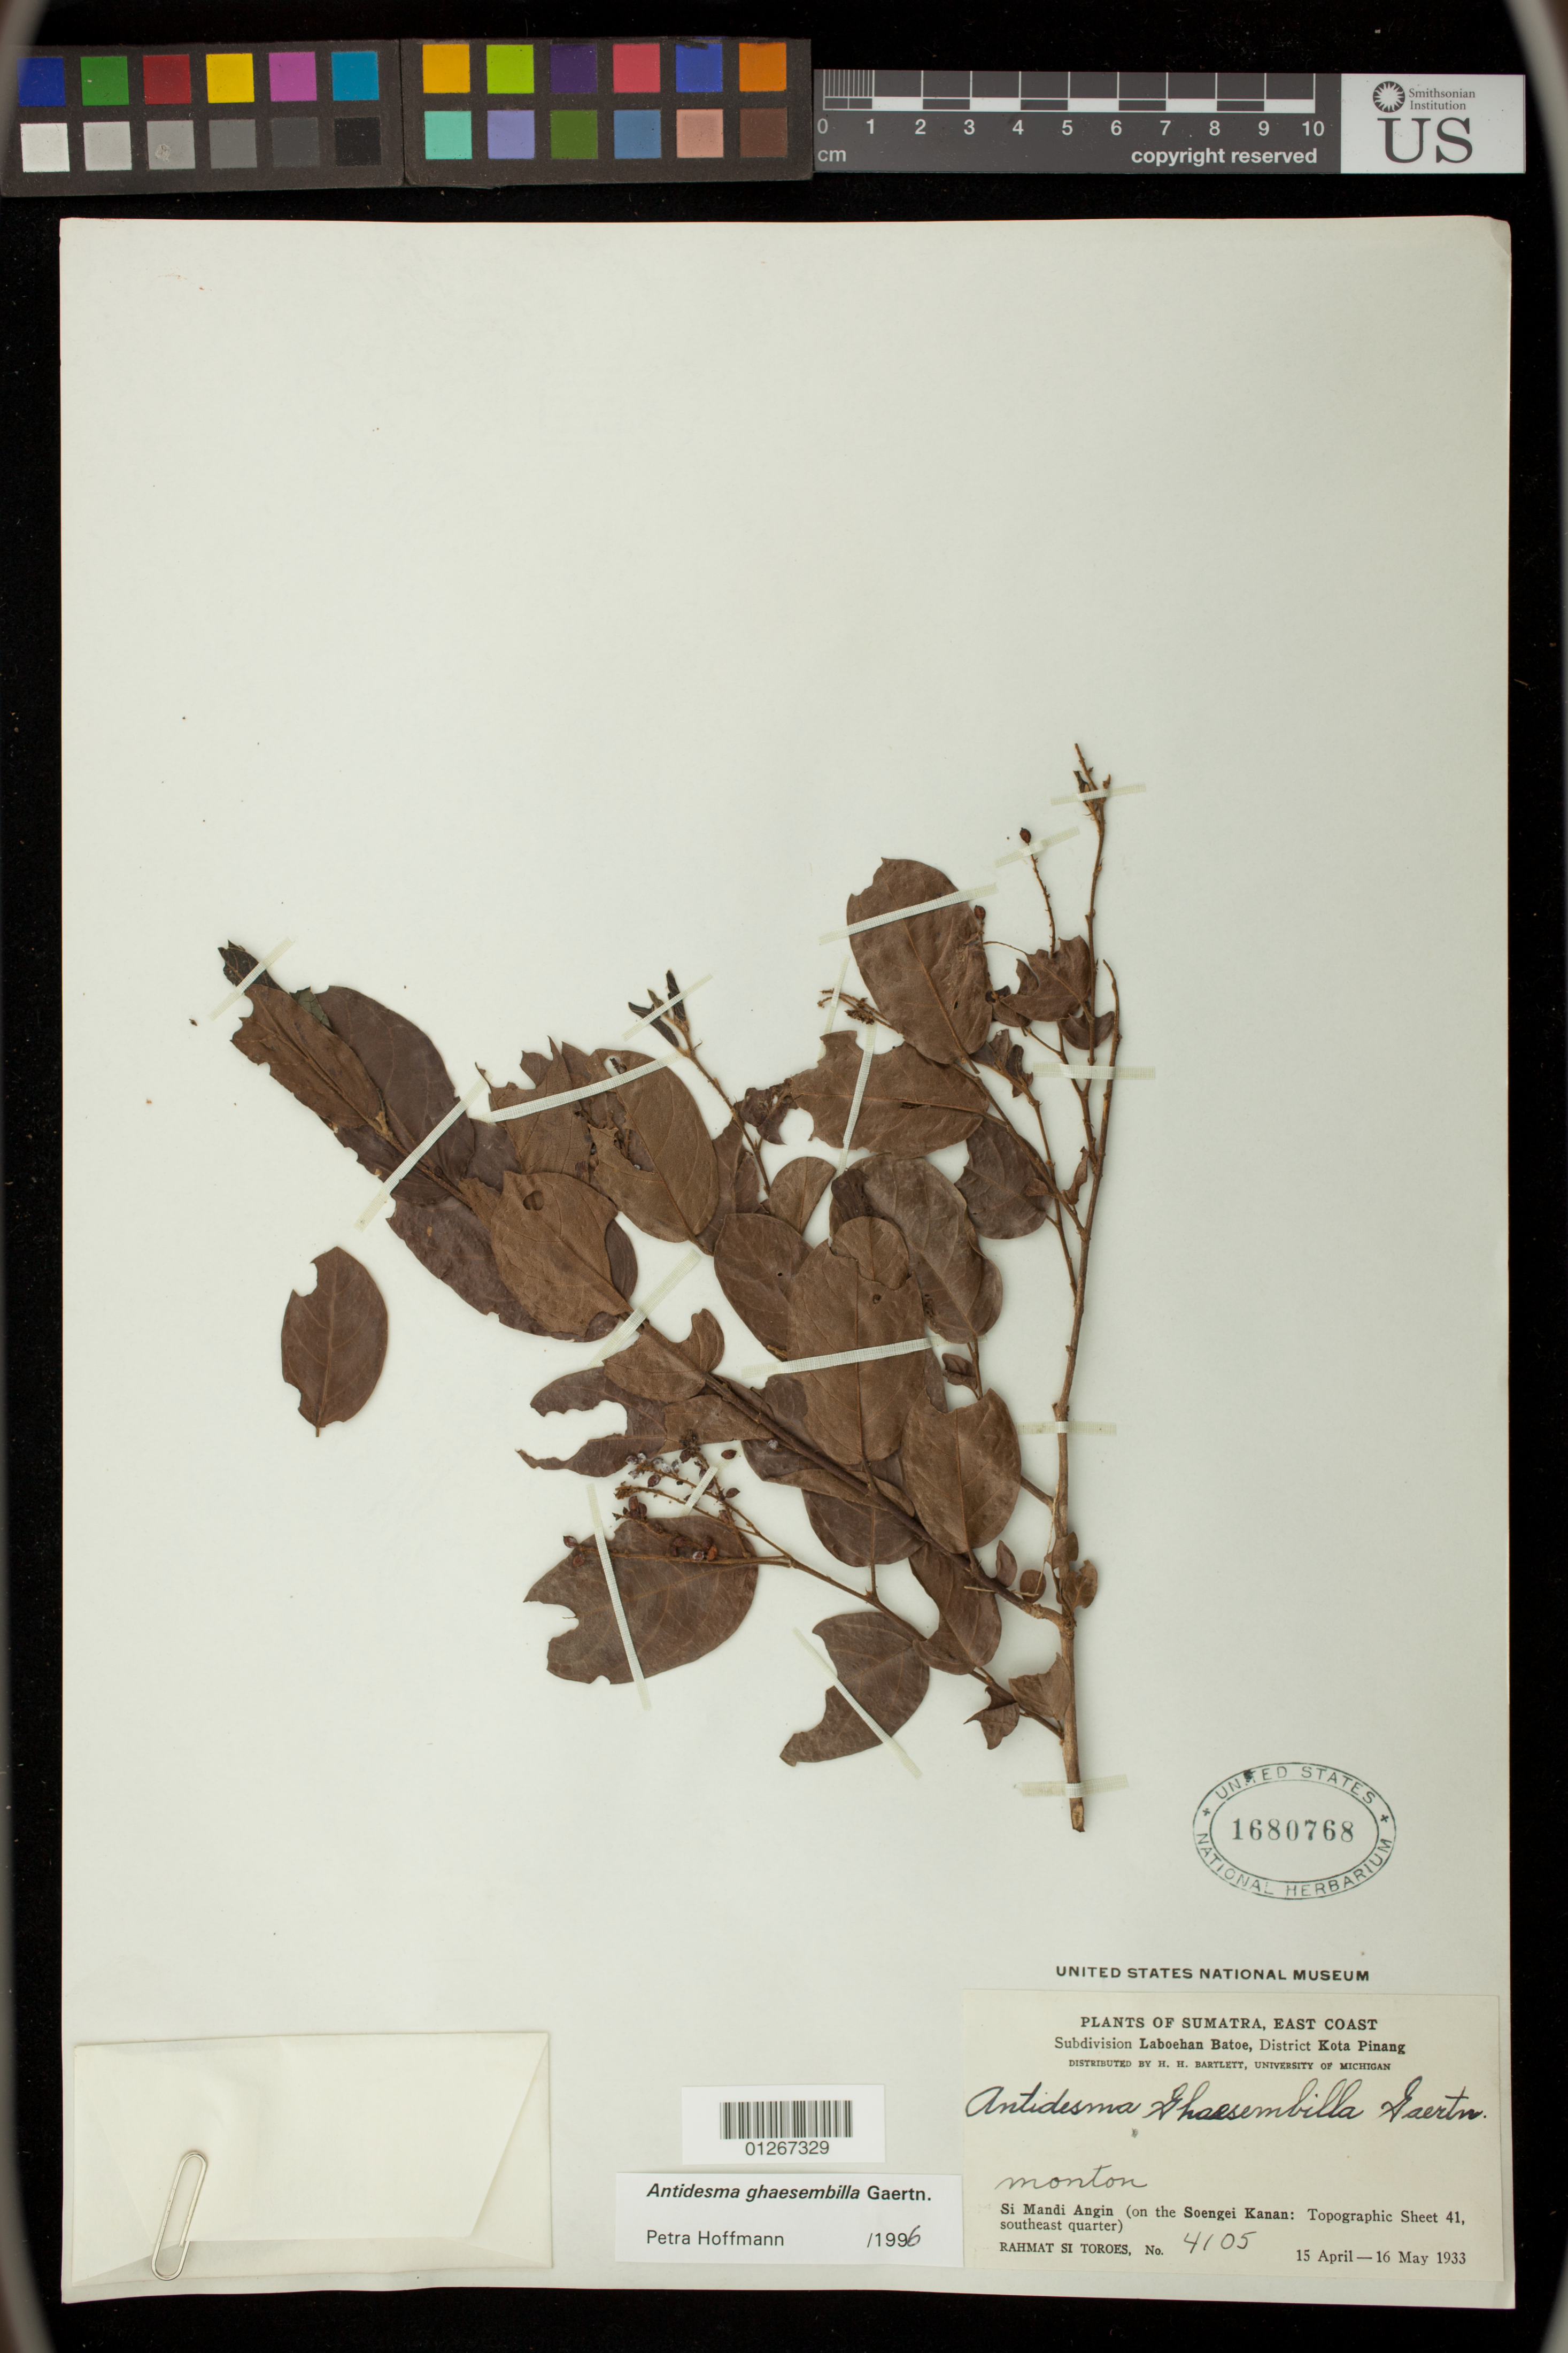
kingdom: Plantae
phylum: Tracheophyta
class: Magnoliopsida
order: Malpighiales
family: Phyllanthaceae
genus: Antidesma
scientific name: Antidesma ghaesembilla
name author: Gaertn.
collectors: Rahmat Si Boeea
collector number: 4105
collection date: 1933-04-15/1933-05-16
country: Philippines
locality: Si Mandi Angin on the Soengei Kanan in the Laboehan Subdistrict, Kota Pinang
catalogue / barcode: US 1680768